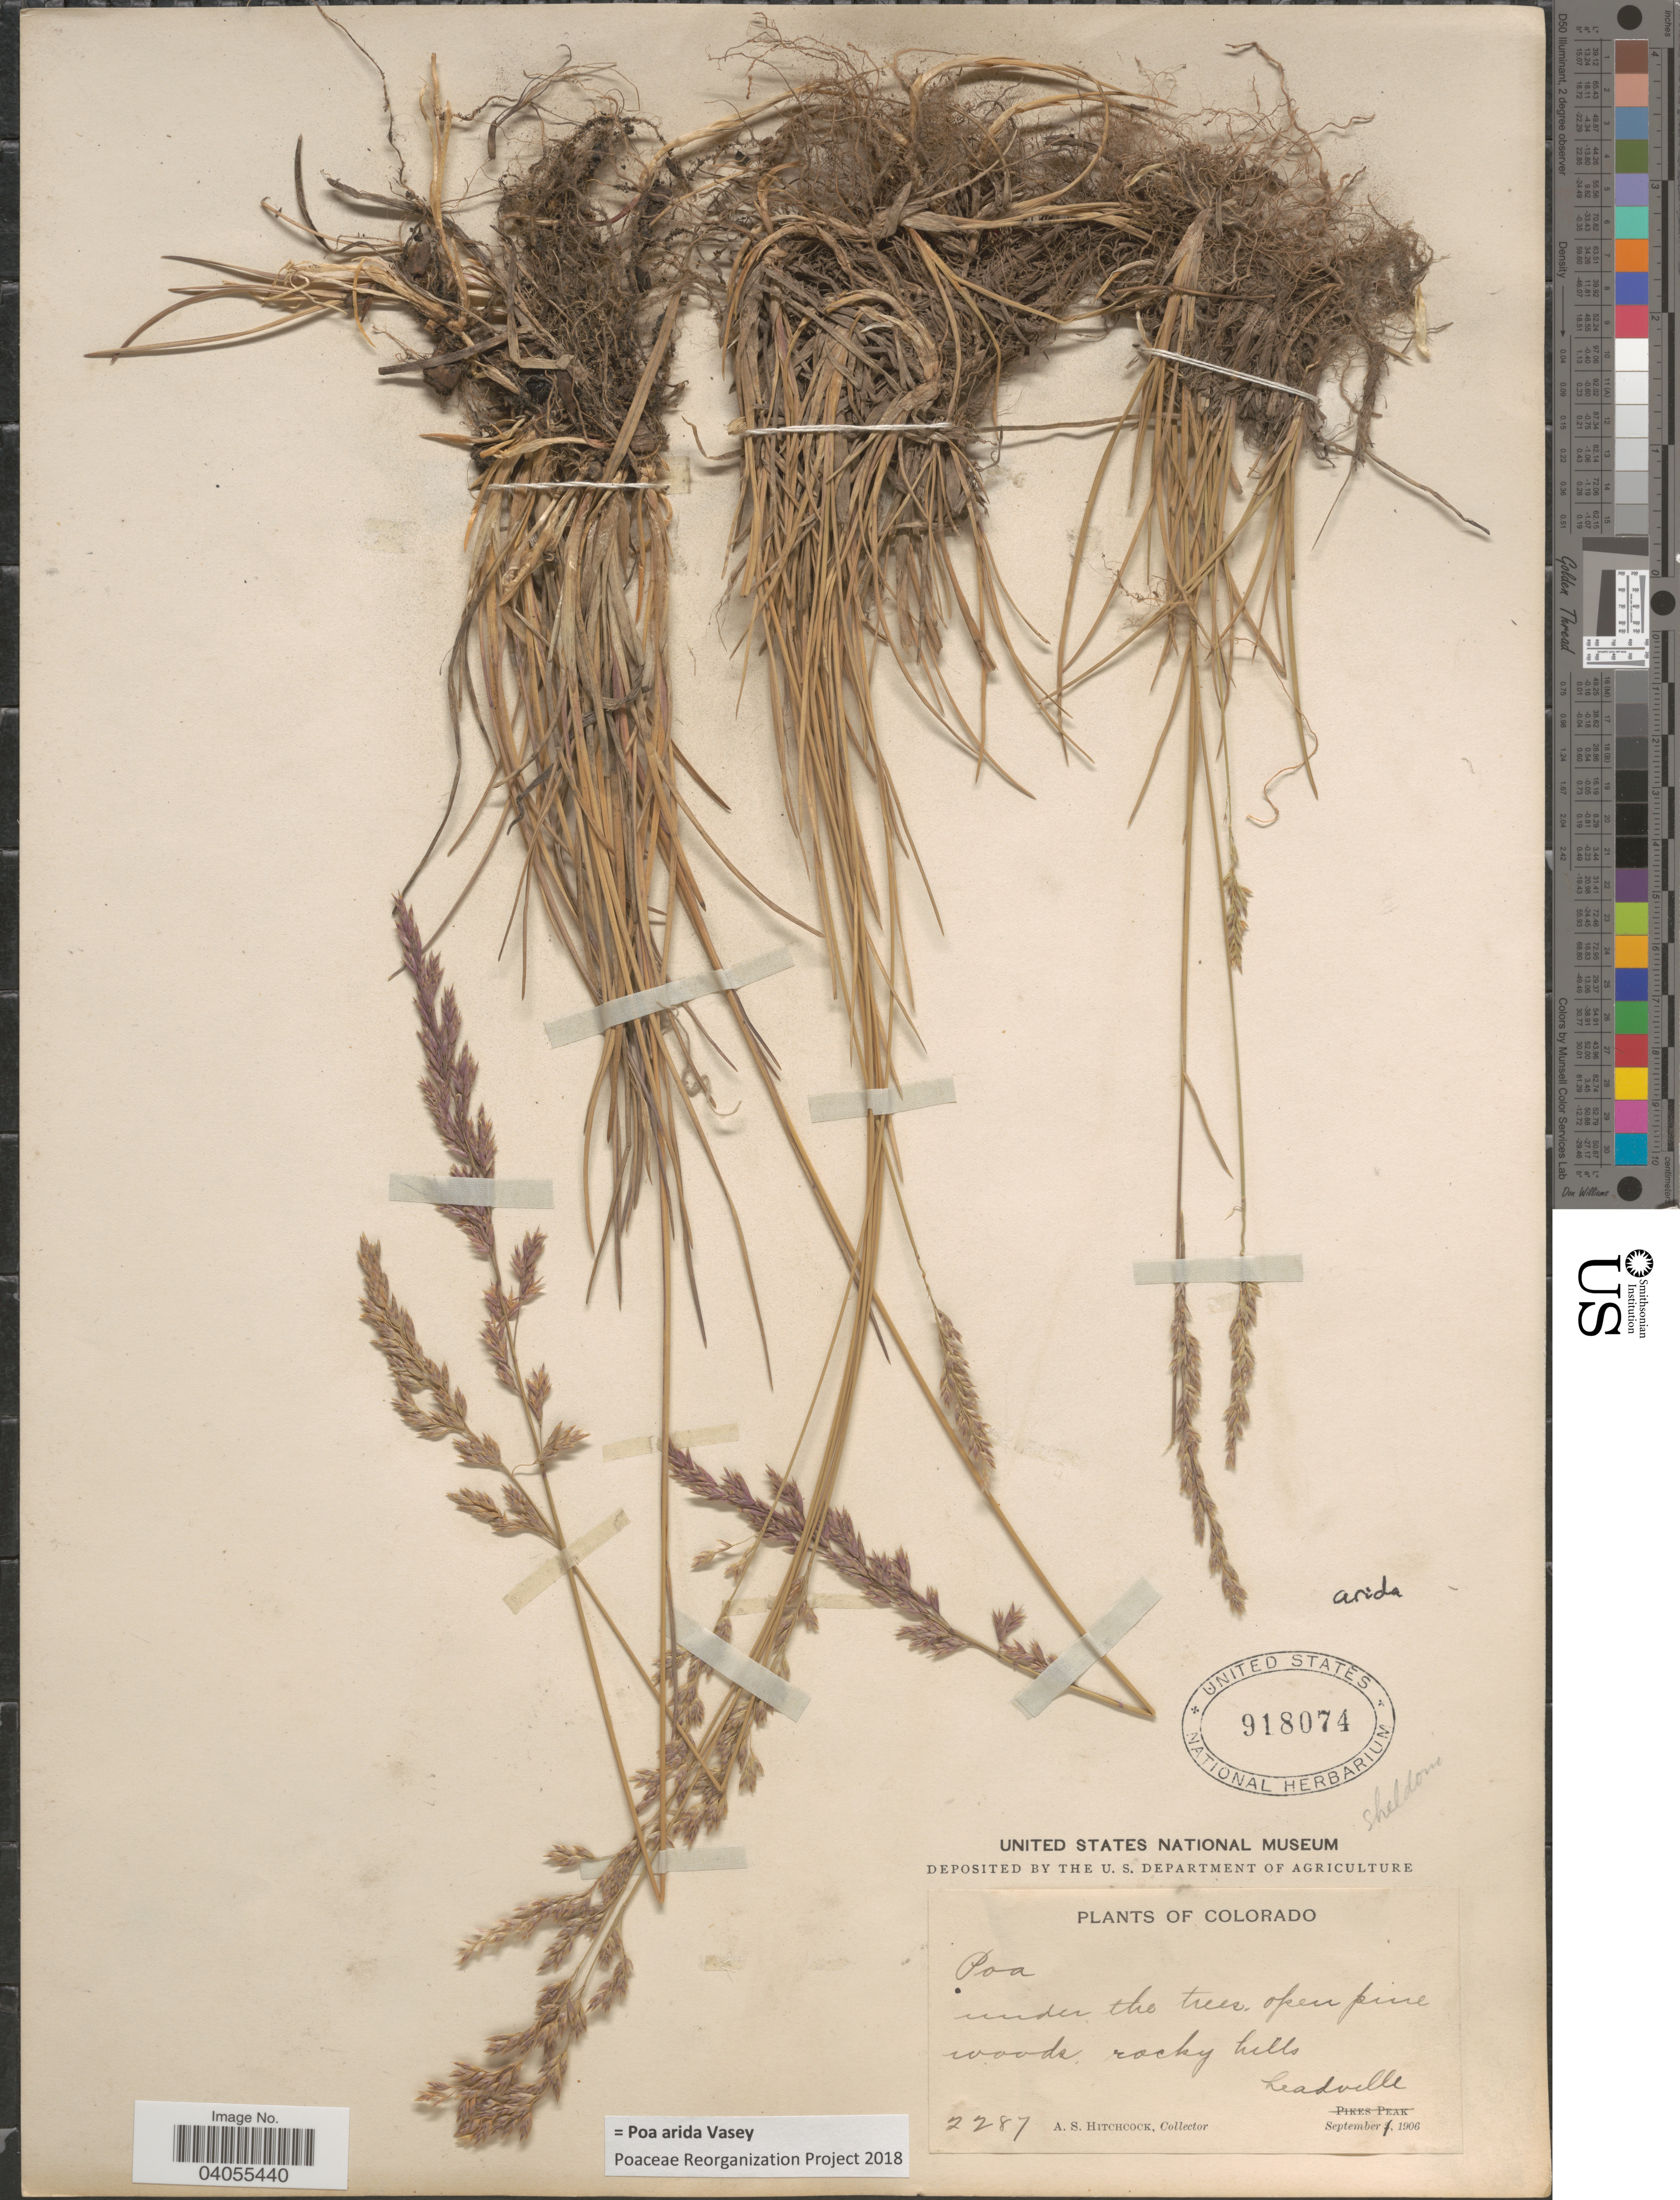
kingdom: Plantae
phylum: Tracheophyta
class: Liliopsida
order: Poales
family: Poaceae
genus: Poa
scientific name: Poa arida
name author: Vasey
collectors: A. S. Hitchcock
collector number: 2287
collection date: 1906-09-01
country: United States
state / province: Colorado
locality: Leadville.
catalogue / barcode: US 918074